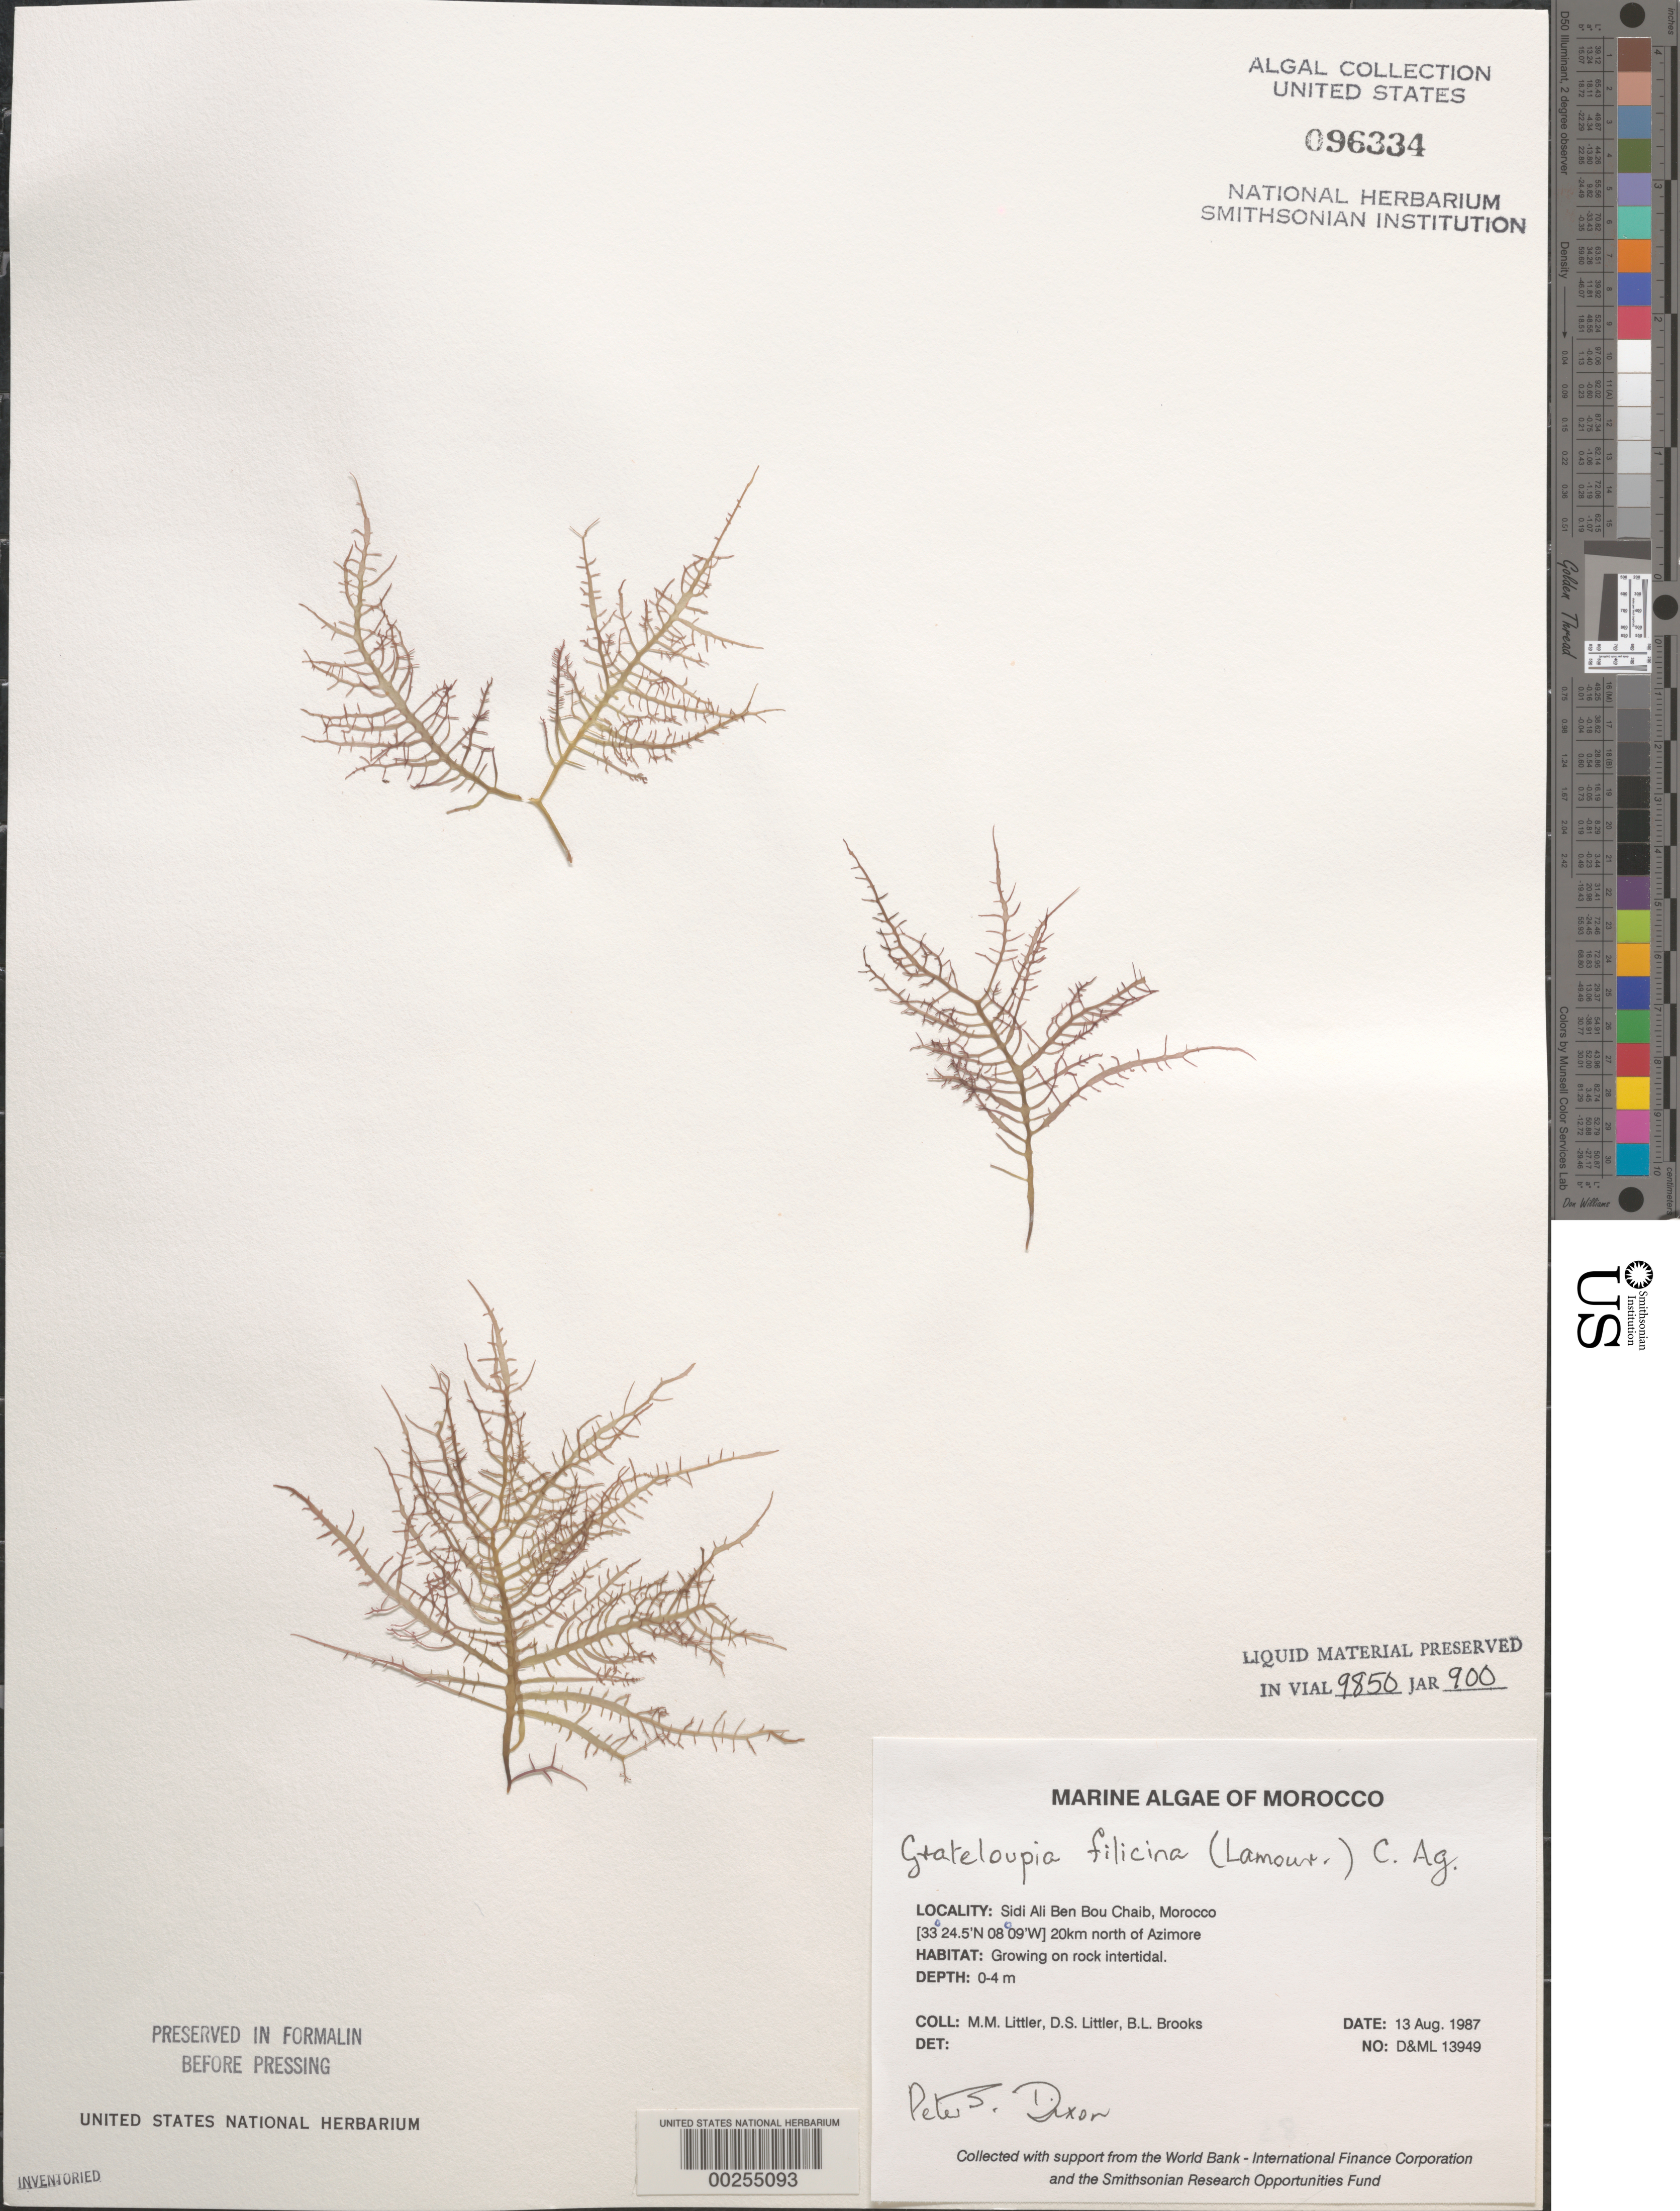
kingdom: Plantae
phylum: Rhodophyta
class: Florideophyceae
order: Halymeniales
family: Halymeniaceae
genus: Grateloupia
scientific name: Grateloupia filicina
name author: (J.V.Lamouroux) C. Agardh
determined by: Dixon, P. S.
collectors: M. M. Littler, D. S. Littler & B. Brooks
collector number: D&ML 13949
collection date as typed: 13 Aug 1987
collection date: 1987-08-13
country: Morocco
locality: Sidi Ali Ben Bou Chaib, 20 km north of Azimore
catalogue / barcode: US 96334